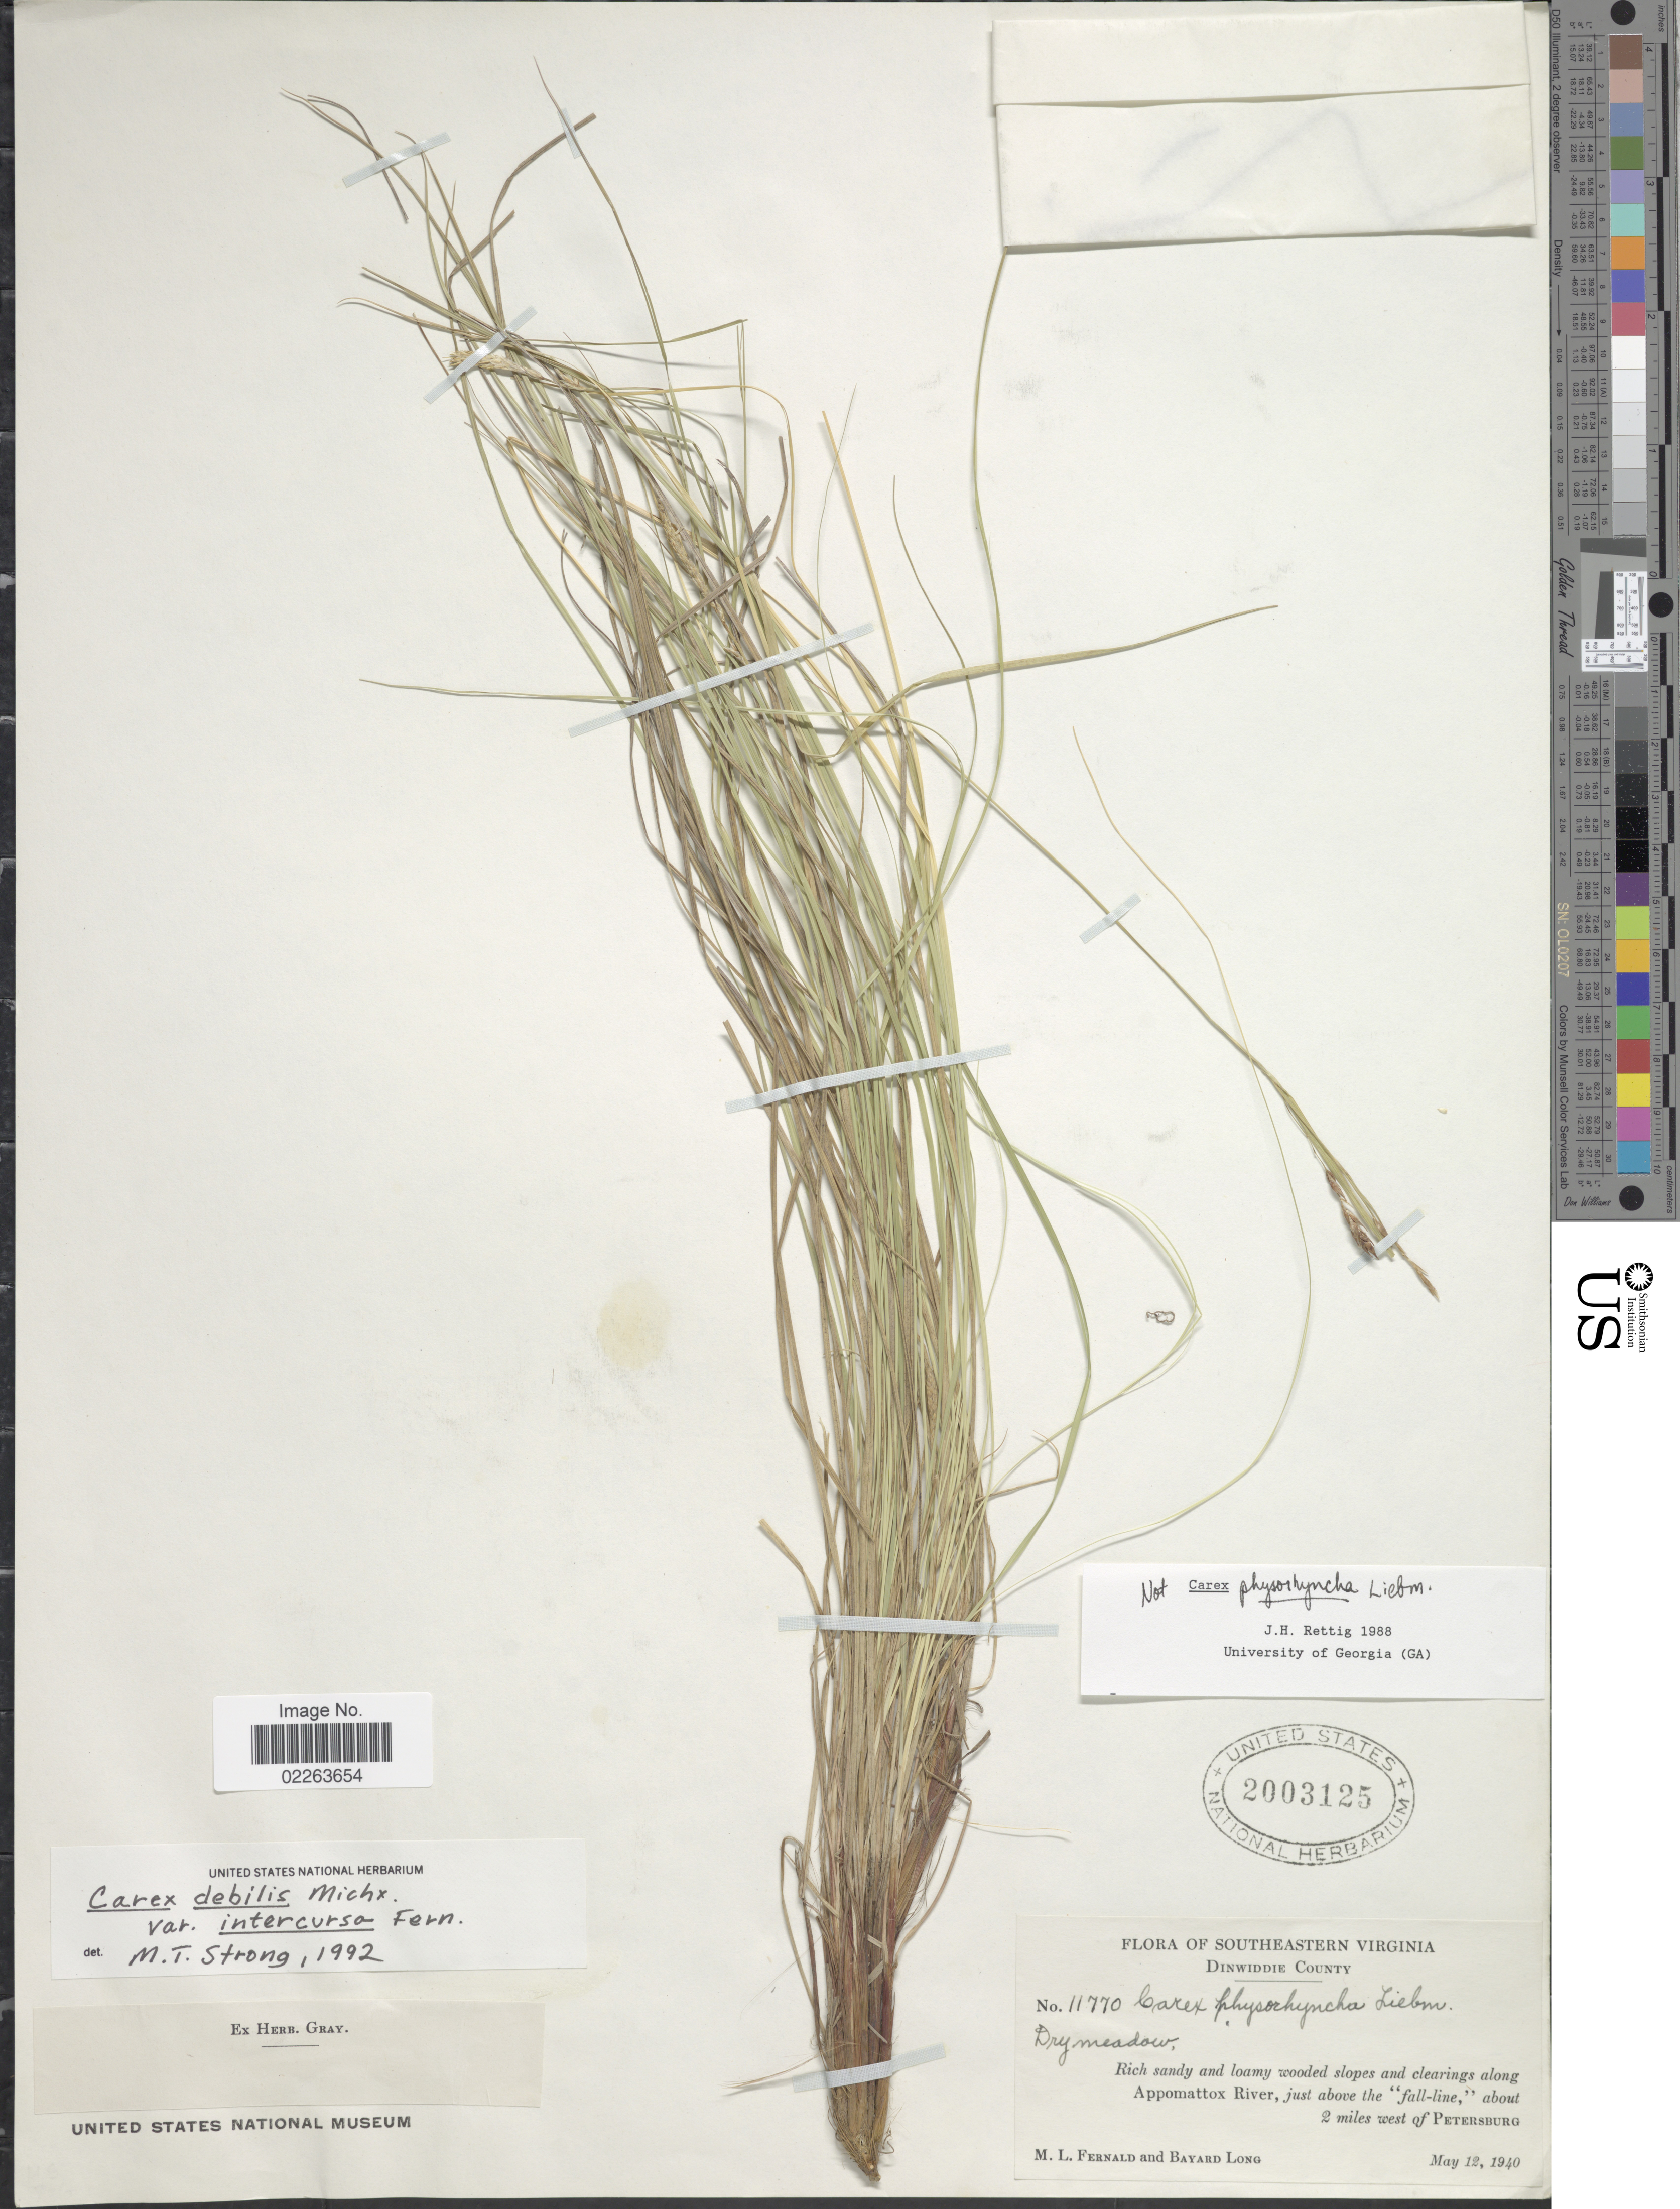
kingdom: Plantae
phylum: Tracheophyta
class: Liliopsida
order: Poales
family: Cyperaceae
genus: Carex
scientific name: Carex pensylvanica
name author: Lam.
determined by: Rettig, J. H.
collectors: M. L. Fernald & B. H. Long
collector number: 11770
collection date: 1940-05-12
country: United States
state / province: Virginia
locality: Southeastern Virginia. Rich sandy and loamy wooded slopes and clearings along Appomattox River, just above the "fall- line", about 2 miles west of Petersburg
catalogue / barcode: US 2003125